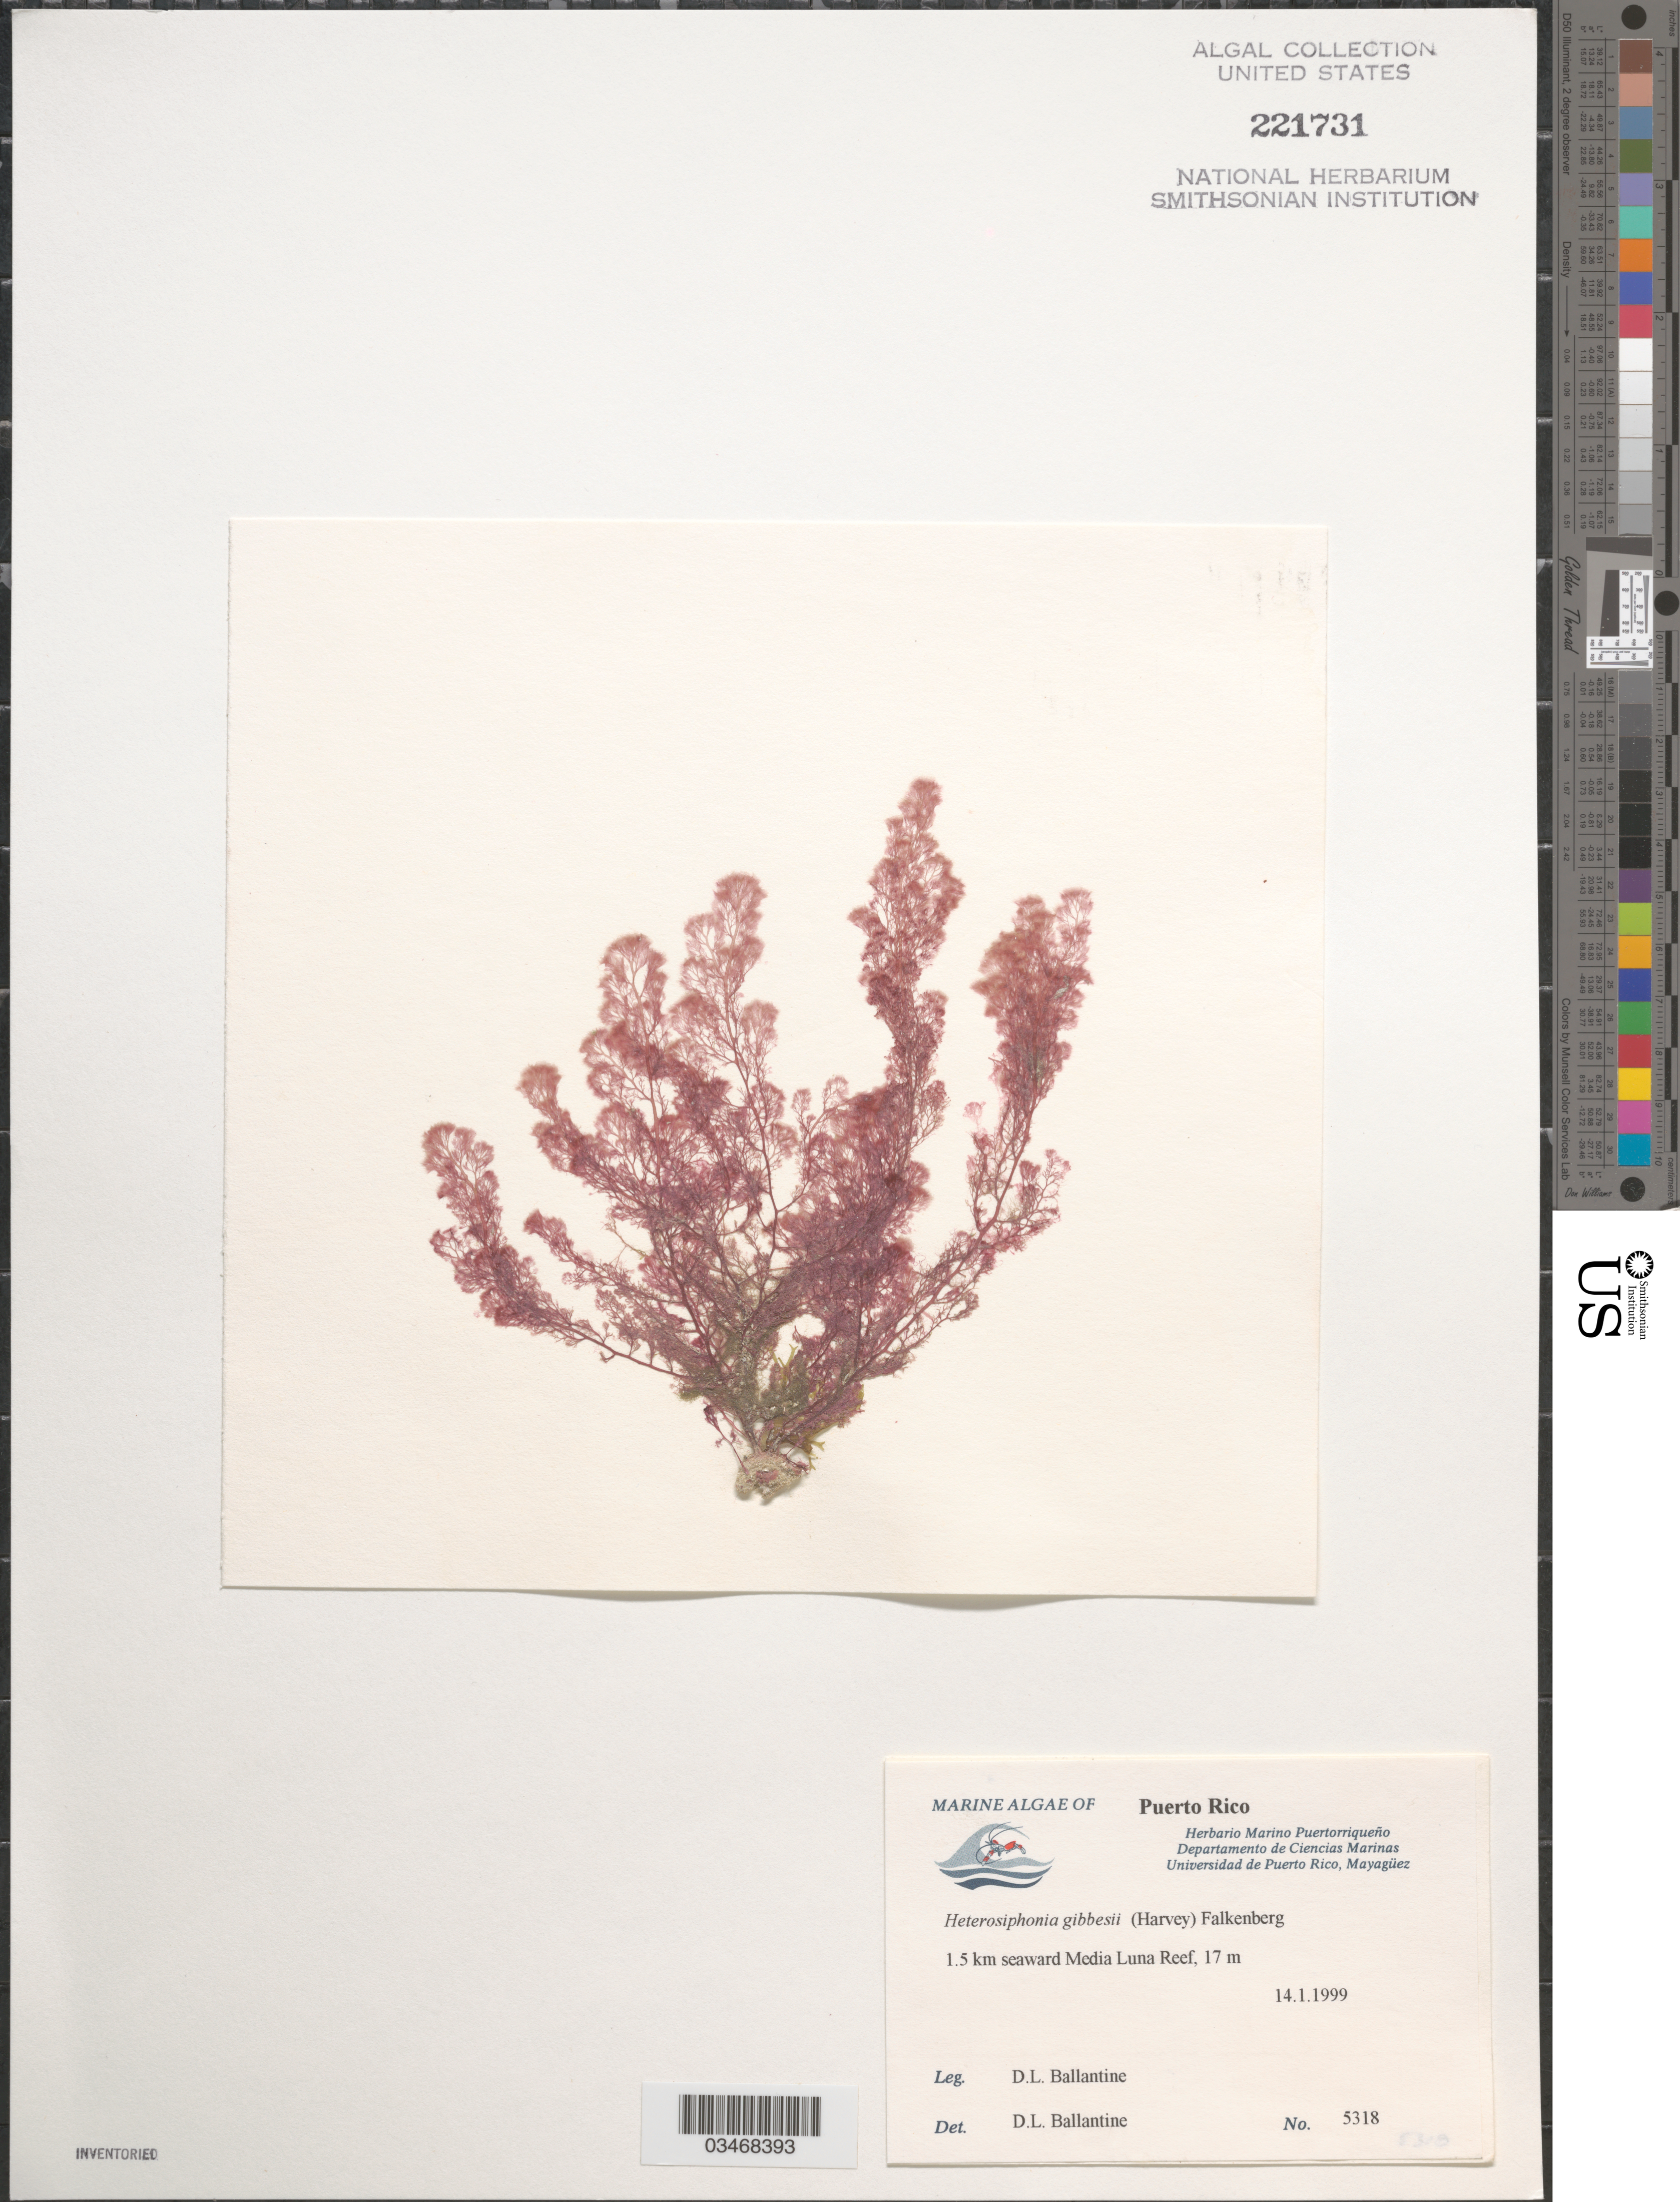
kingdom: Plantae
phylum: Rhodophyta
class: Florideophyceae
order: Ceramiales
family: Dasyaceae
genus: Heterosiphonia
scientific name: Heterosiphonia gibbesii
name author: (Harv.)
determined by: Ballantine, D. L.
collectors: D.L. Ballantine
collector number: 5318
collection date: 1999-01-14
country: Puerto Rico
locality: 1.5 km seaward Media Luna Reef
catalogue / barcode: US 221731